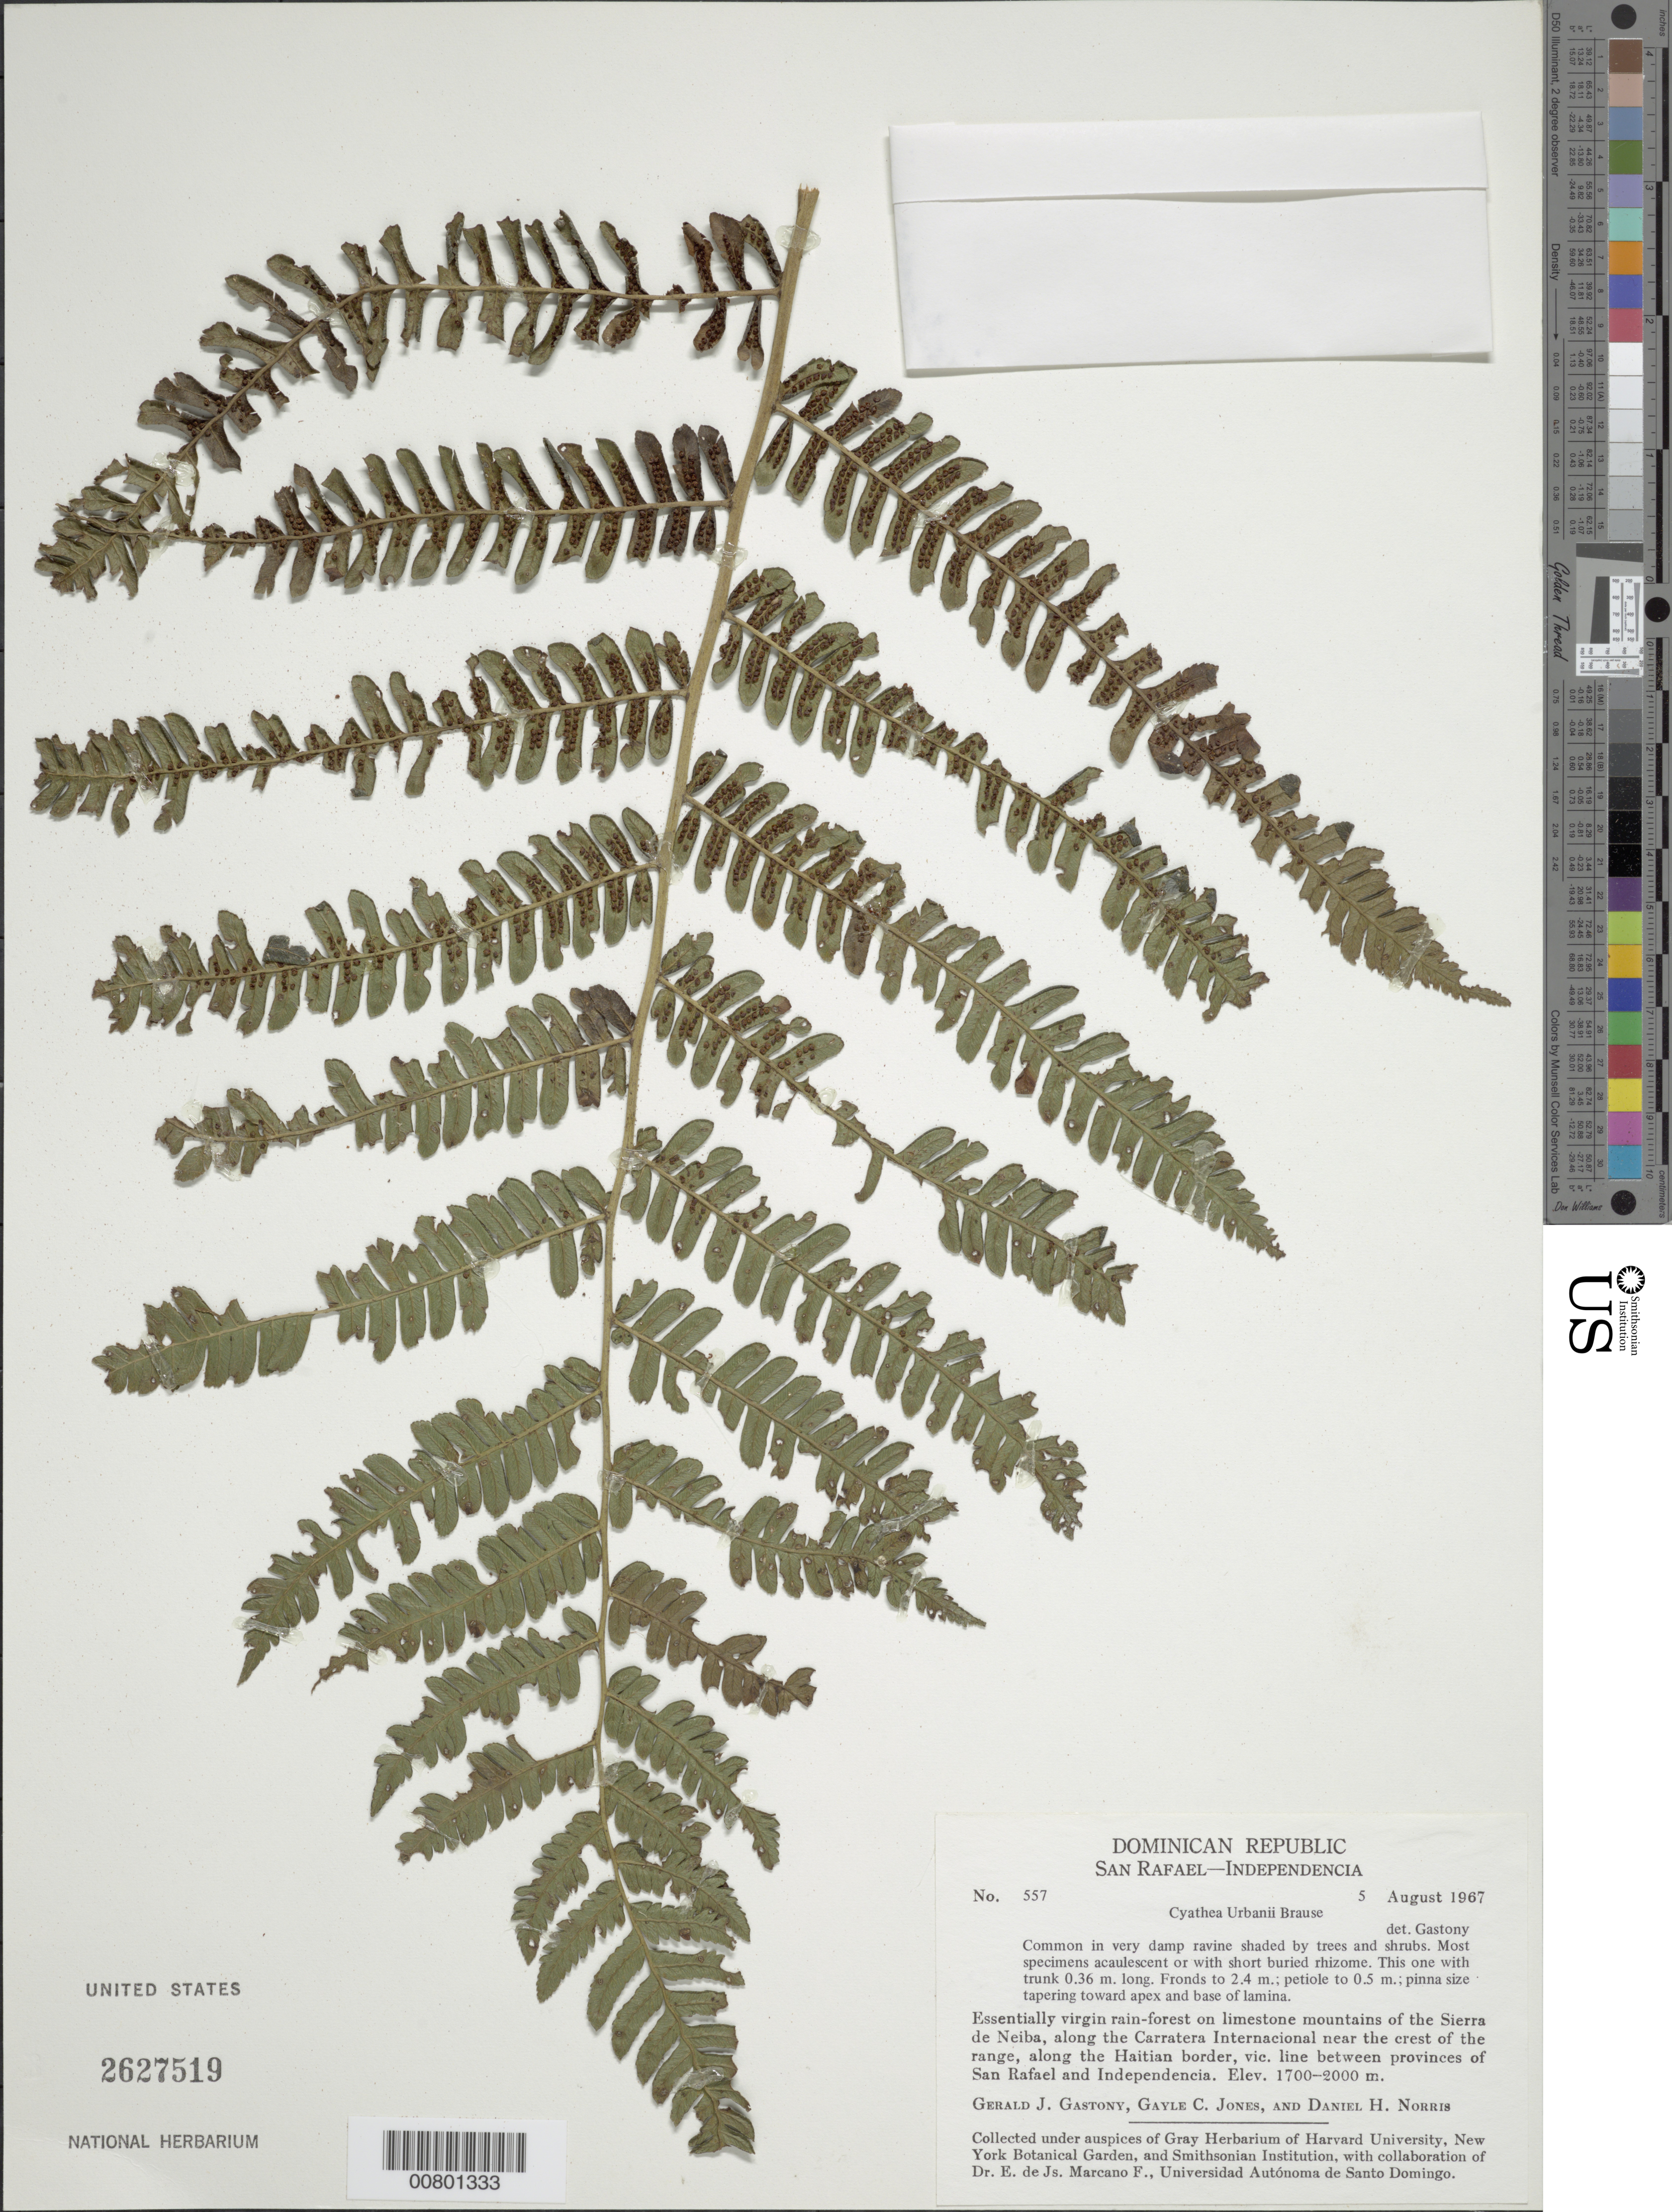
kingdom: Plantae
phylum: Tracheophyta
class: Polypodiopsida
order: Cyatheales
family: Cyatheaceae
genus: Alsophila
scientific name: Alsophila urbanii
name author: (Brause) R.M. Tryon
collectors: G. Gastony, G. C. Jones & D. H. Norris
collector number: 557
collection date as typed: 05 Aug 1967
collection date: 1967-08-05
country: Dominican Republic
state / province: Independencia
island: Hispaniola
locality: San Rafael-Independencia, Sierra de Neiba, Carratera Internacional, along Haitian border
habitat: Essentially virgin rainforest on limestone mountains; in very damp ravine shaded by trees and shrubs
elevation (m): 1700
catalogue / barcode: US 2627519